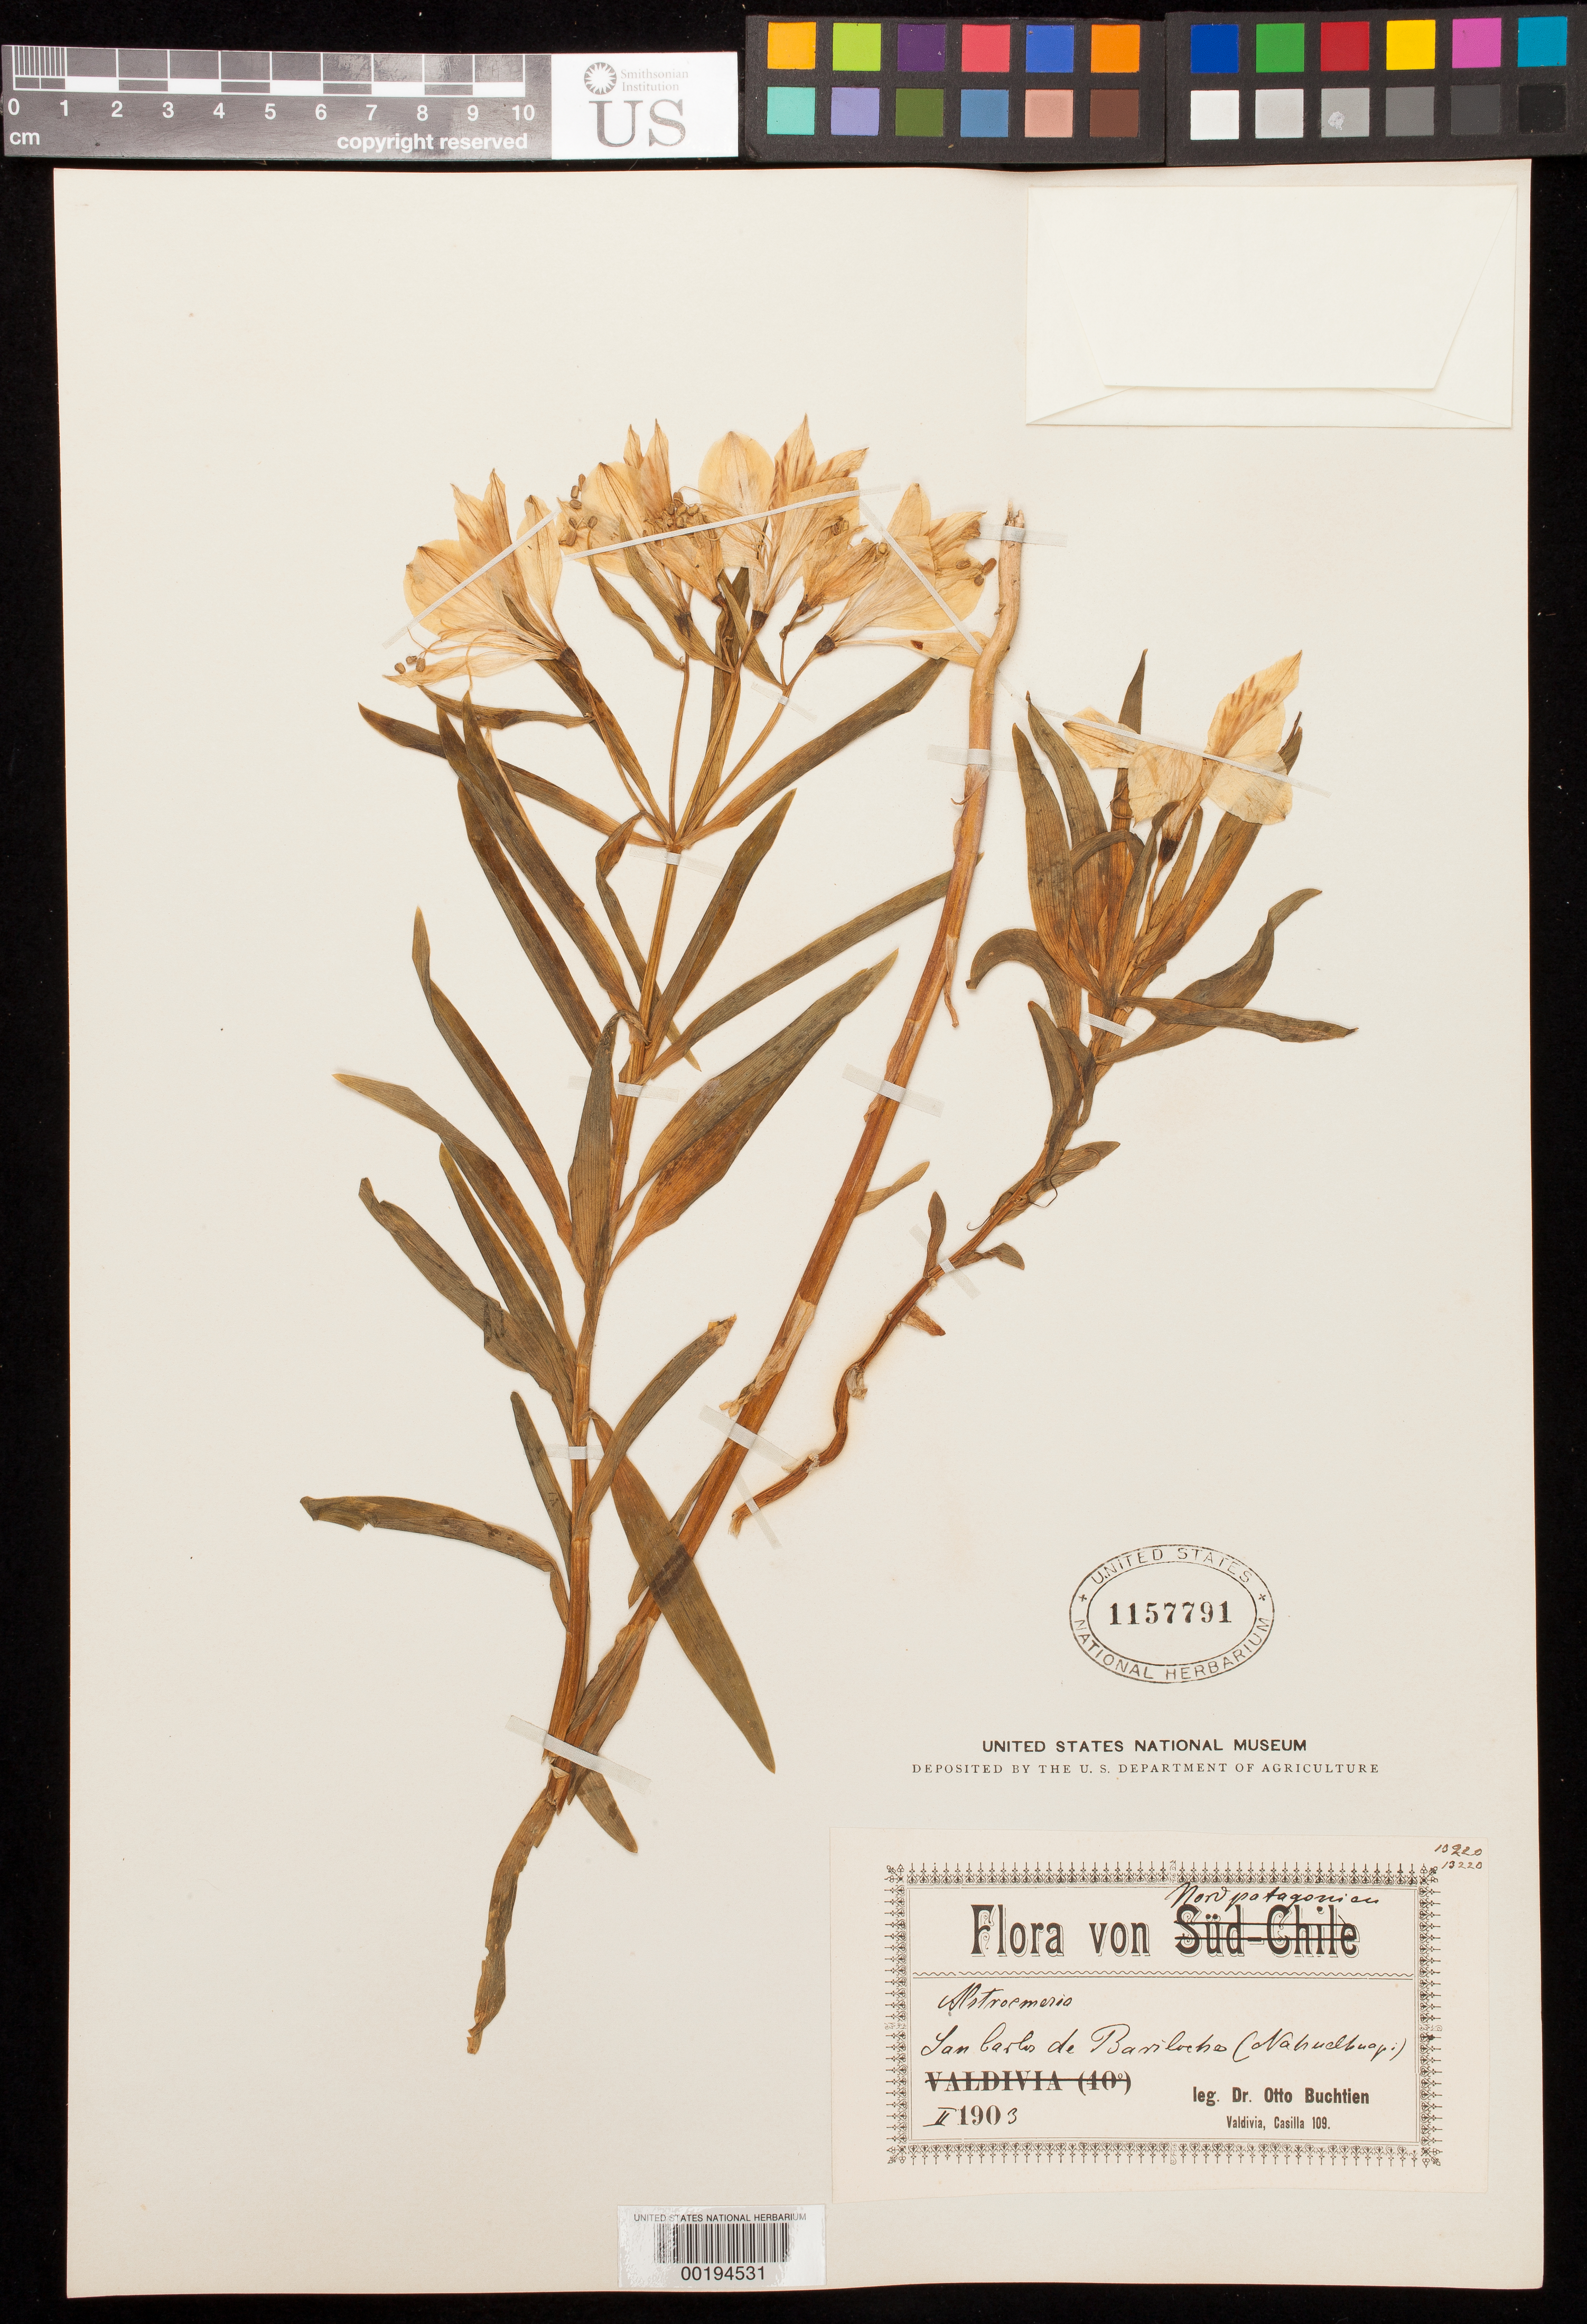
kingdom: Plantae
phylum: Tracheophyta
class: Liliopsida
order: Liliales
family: Alstroemeriaceae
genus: Alstroemeria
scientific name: Alstroemeria sp.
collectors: O. Buchtien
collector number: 13220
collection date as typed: Feb 1903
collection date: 1903-02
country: Chile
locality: San carlos de bariloche (nahudhuapi)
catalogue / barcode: US 1157791